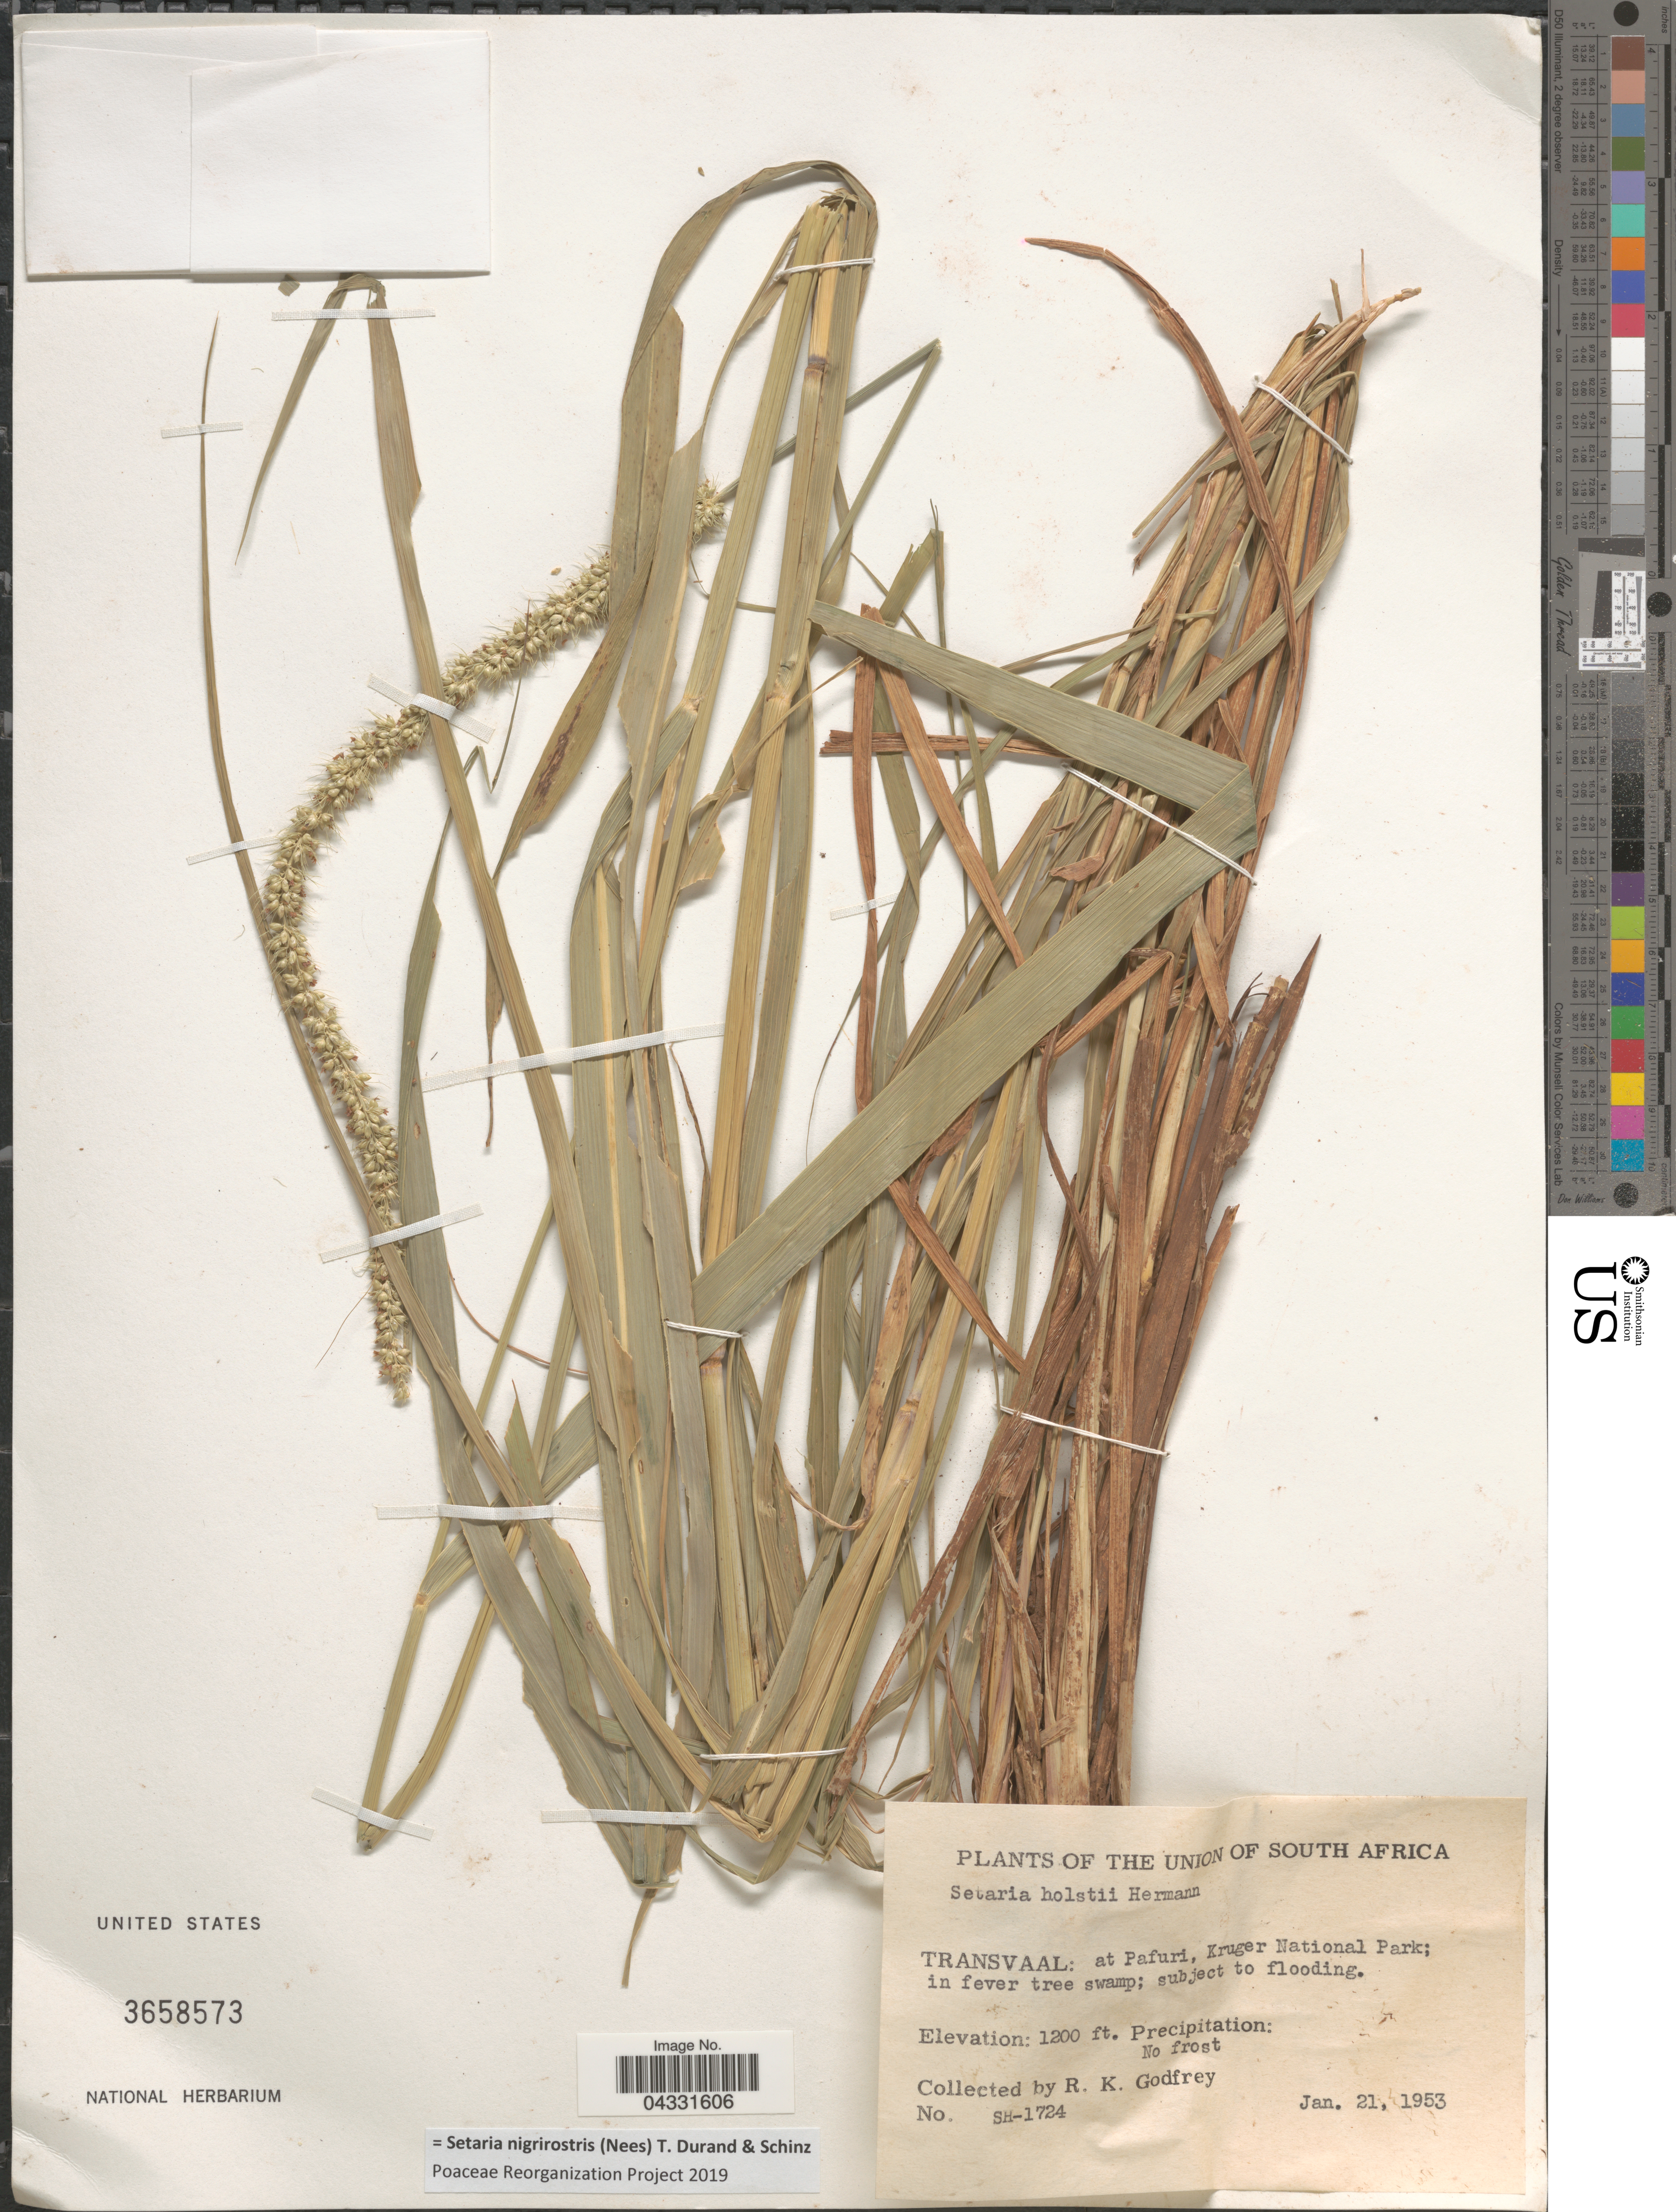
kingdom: Plantae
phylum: Tracheophyta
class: Liliopsida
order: Poales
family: Poaceae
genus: Setaria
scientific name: Setaria nigrirostris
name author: (Nees) Durand & Schinz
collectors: R. K. Godfrey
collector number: SH-1724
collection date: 1953-01-21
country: South Africa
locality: Union of South Africa. Transvaal: at Pafuri, Kruger National Park; in fever tree swamp.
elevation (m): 366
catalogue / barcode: US 3658573